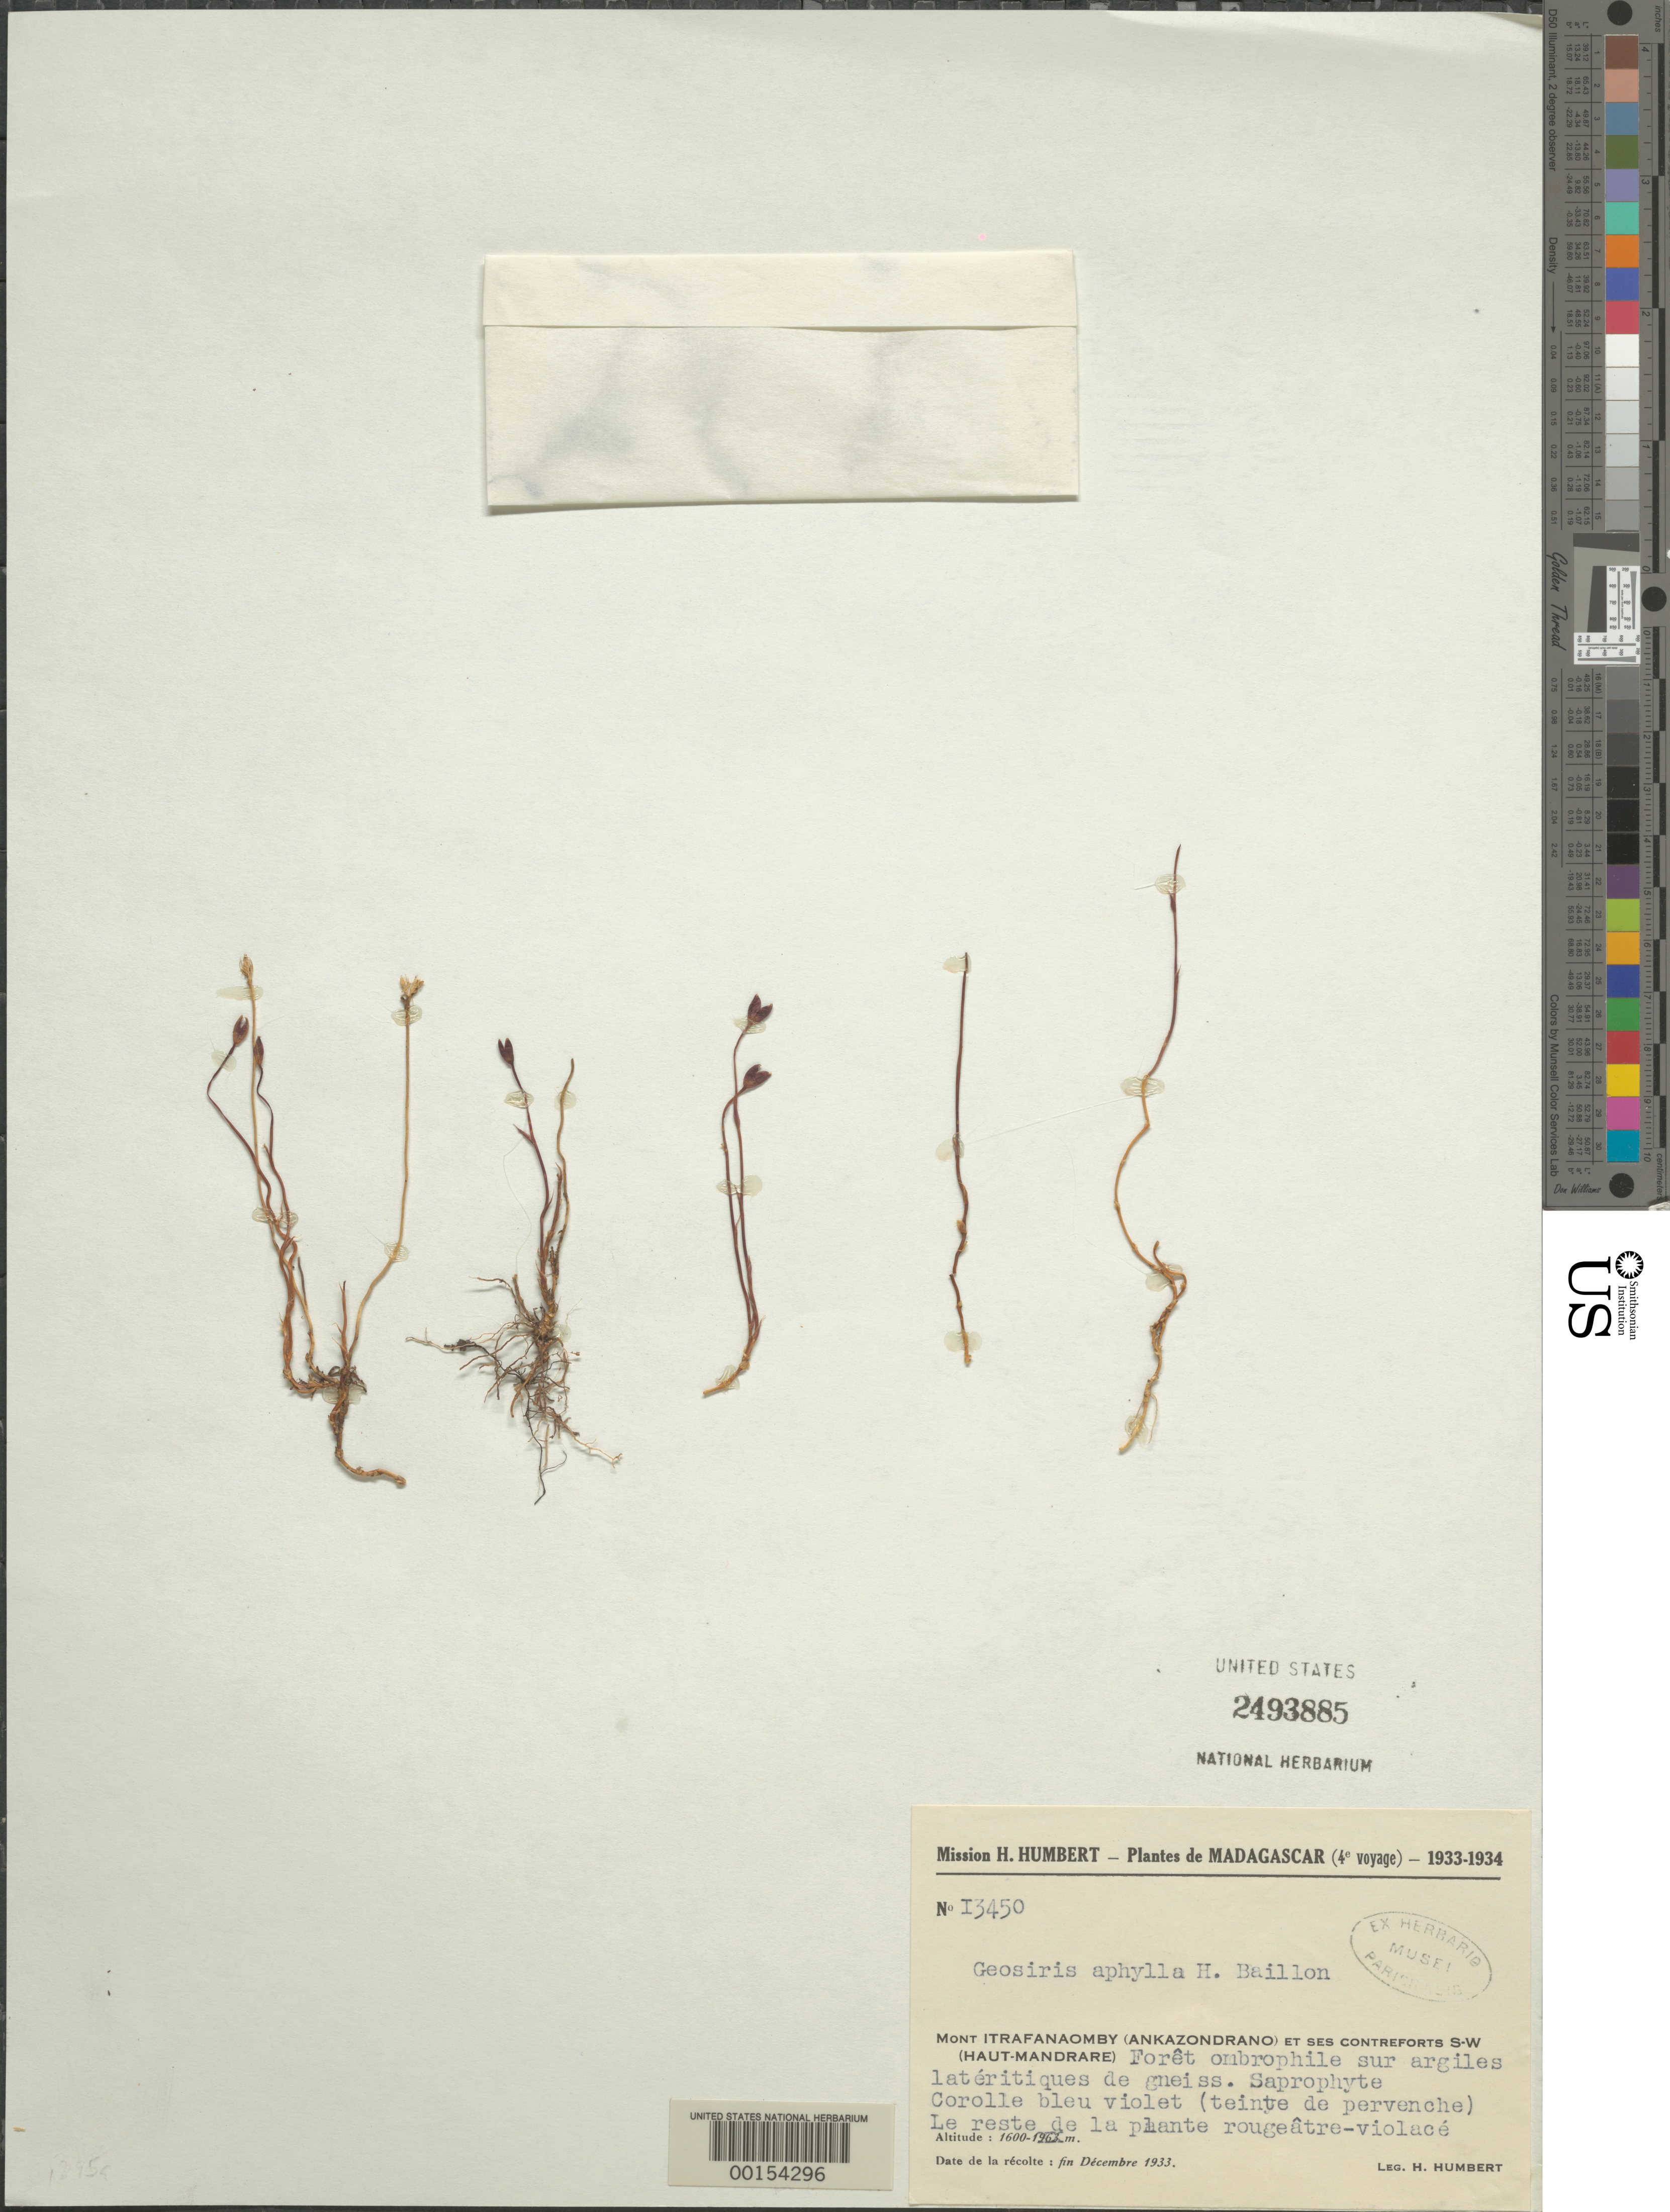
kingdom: Plantae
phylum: Tracheophyta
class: Liliopsida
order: Asparagales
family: Iridaceae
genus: Geosiris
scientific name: Geosiris aphylla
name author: Baill.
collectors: H. Humbert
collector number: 13450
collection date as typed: Fin Décembre 1933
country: Madagascar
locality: Mont Itrafanaomby (Ankazondrano) et ses contreforts S-W (Haut-Mandrare).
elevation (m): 1600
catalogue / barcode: US 2493885